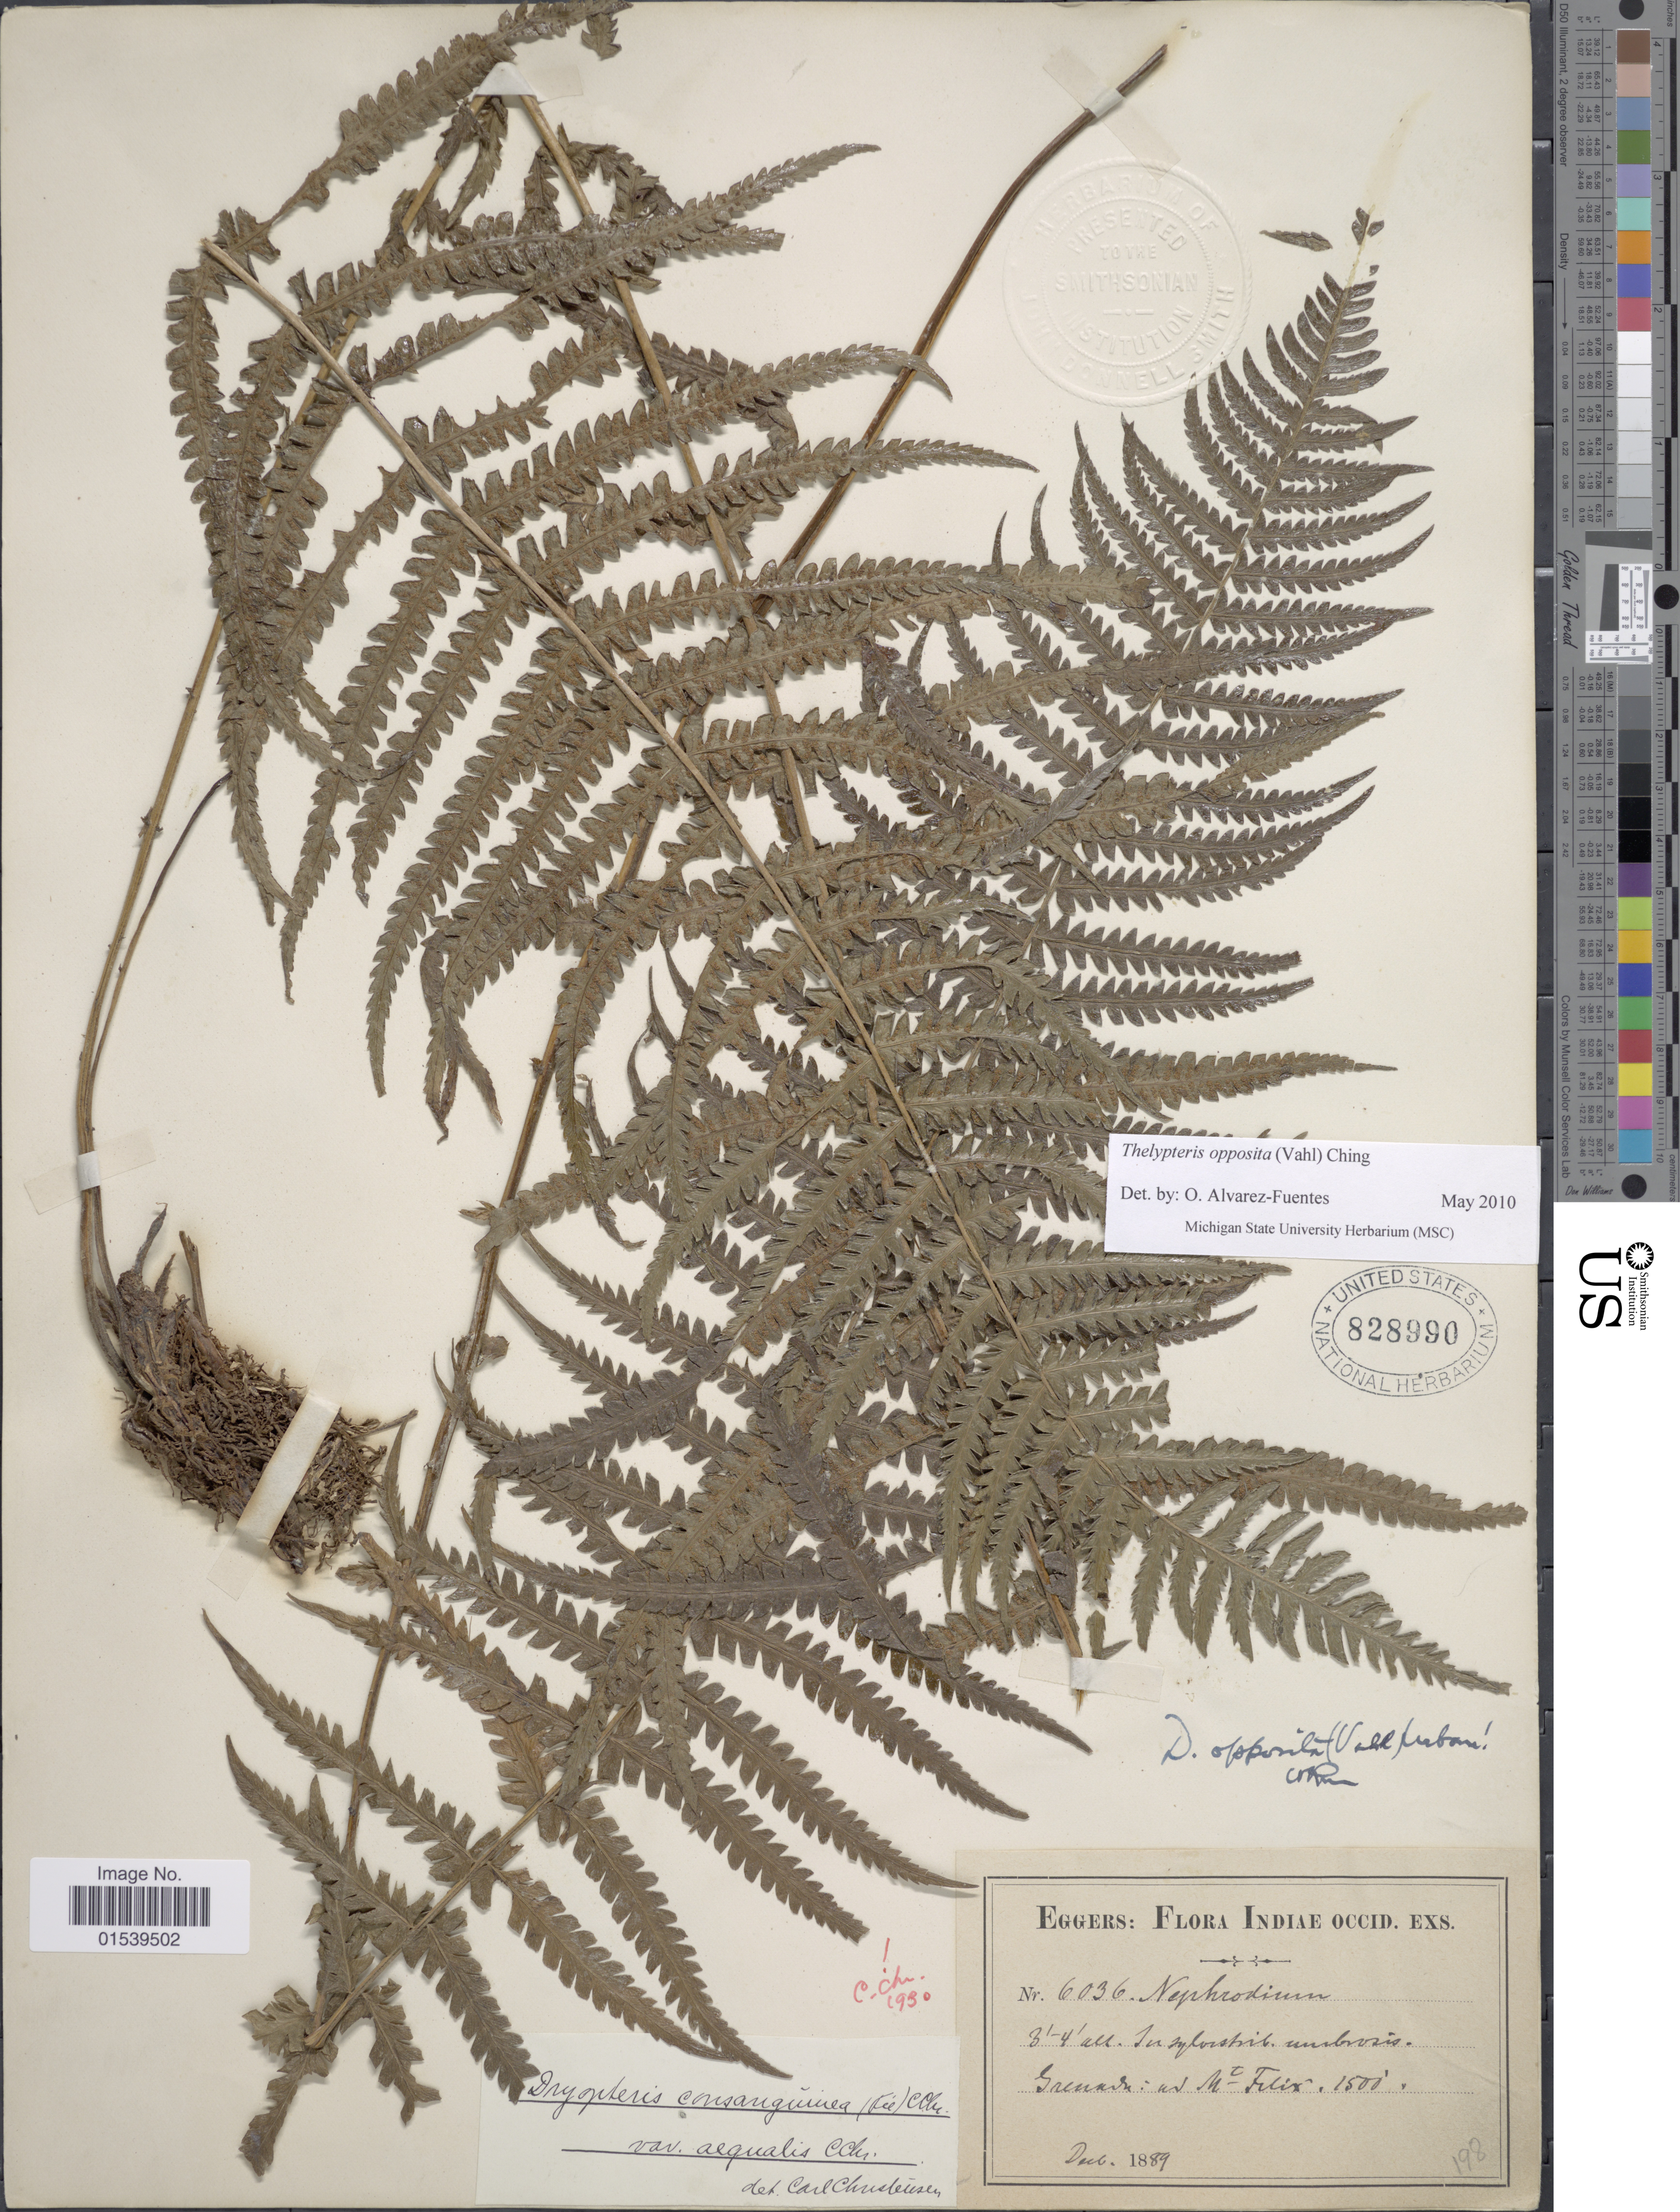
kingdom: Plantae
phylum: Tracheophyta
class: Polypodiopsida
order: Polypodiales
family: Thelypteridaceae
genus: Amauropelta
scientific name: Amauropelta opposita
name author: (Vahl) Pic. Serm.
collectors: -. Eggers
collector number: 6036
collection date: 1889-12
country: Grenada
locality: Indiae Occid., Grenada: ad Mt. Felix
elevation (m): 457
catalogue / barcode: US 828990